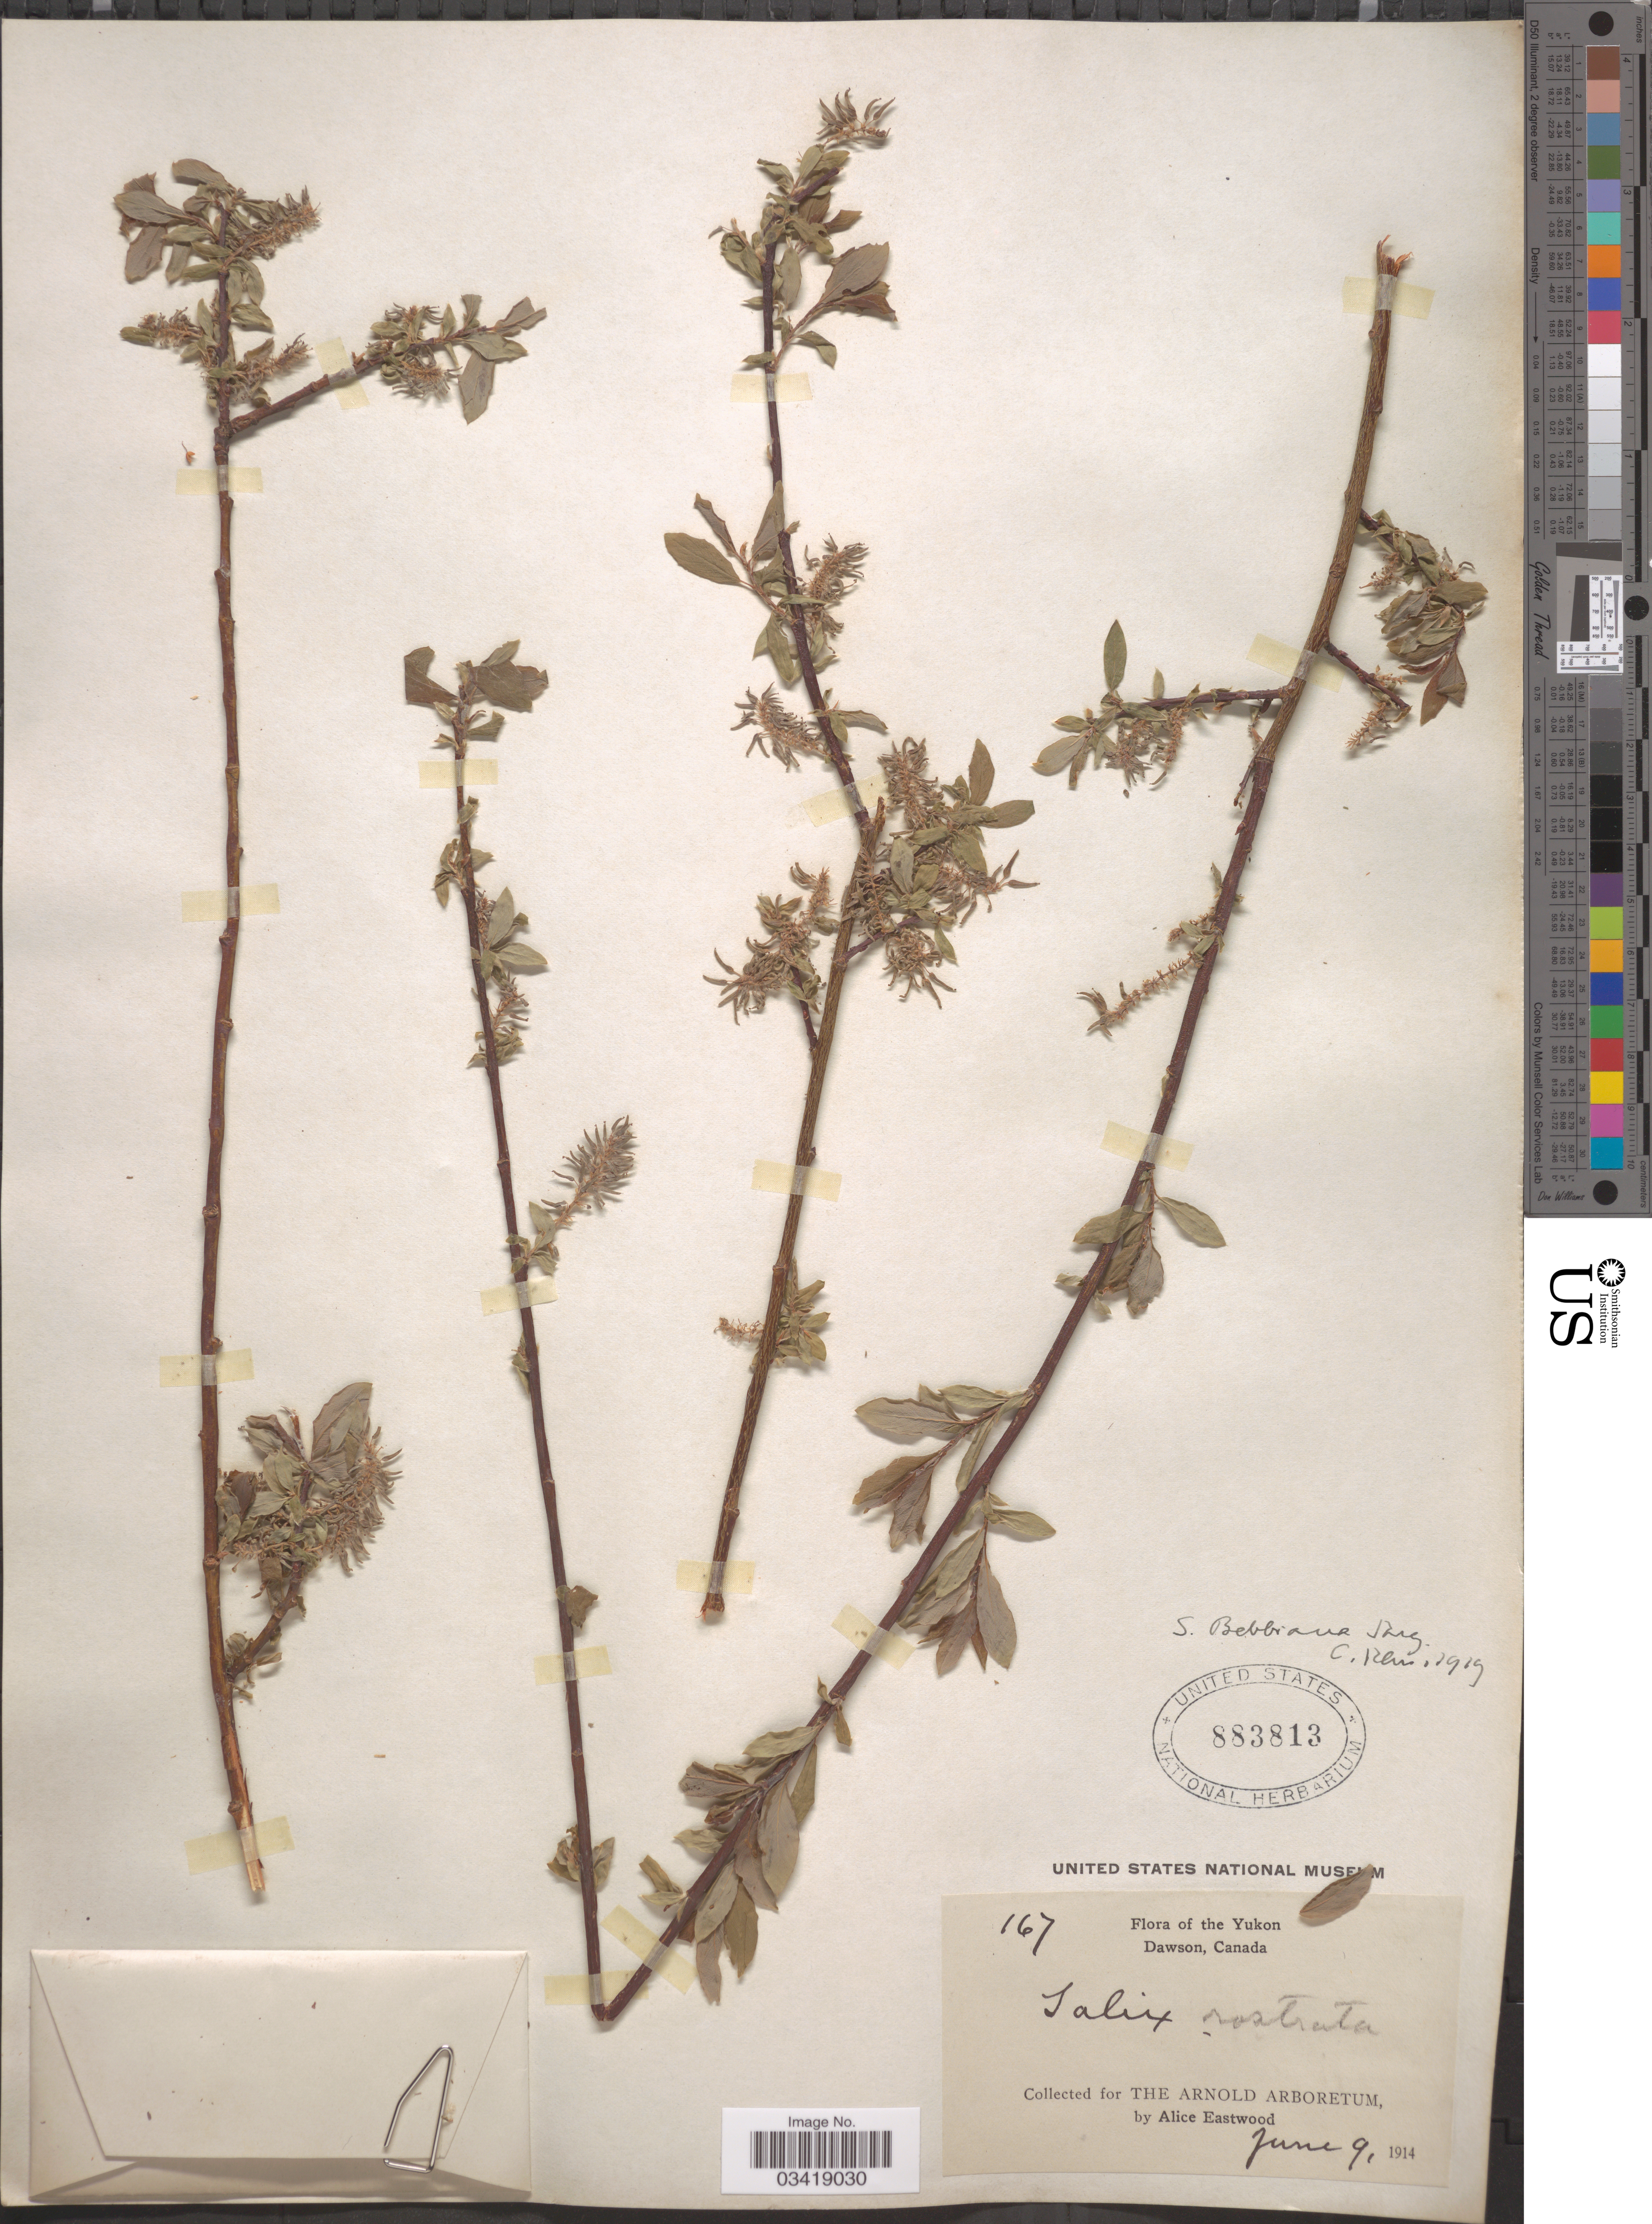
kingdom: Plantae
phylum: Tracheophyta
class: Magnoliopsida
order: Malpighiales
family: Salicaceae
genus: Salix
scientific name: Salix bebbiana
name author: Sarg.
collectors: A. Eastwood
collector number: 167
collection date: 1914-06-09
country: Canada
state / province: Yukon Territory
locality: Yukon. Dawson.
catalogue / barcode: US 883813